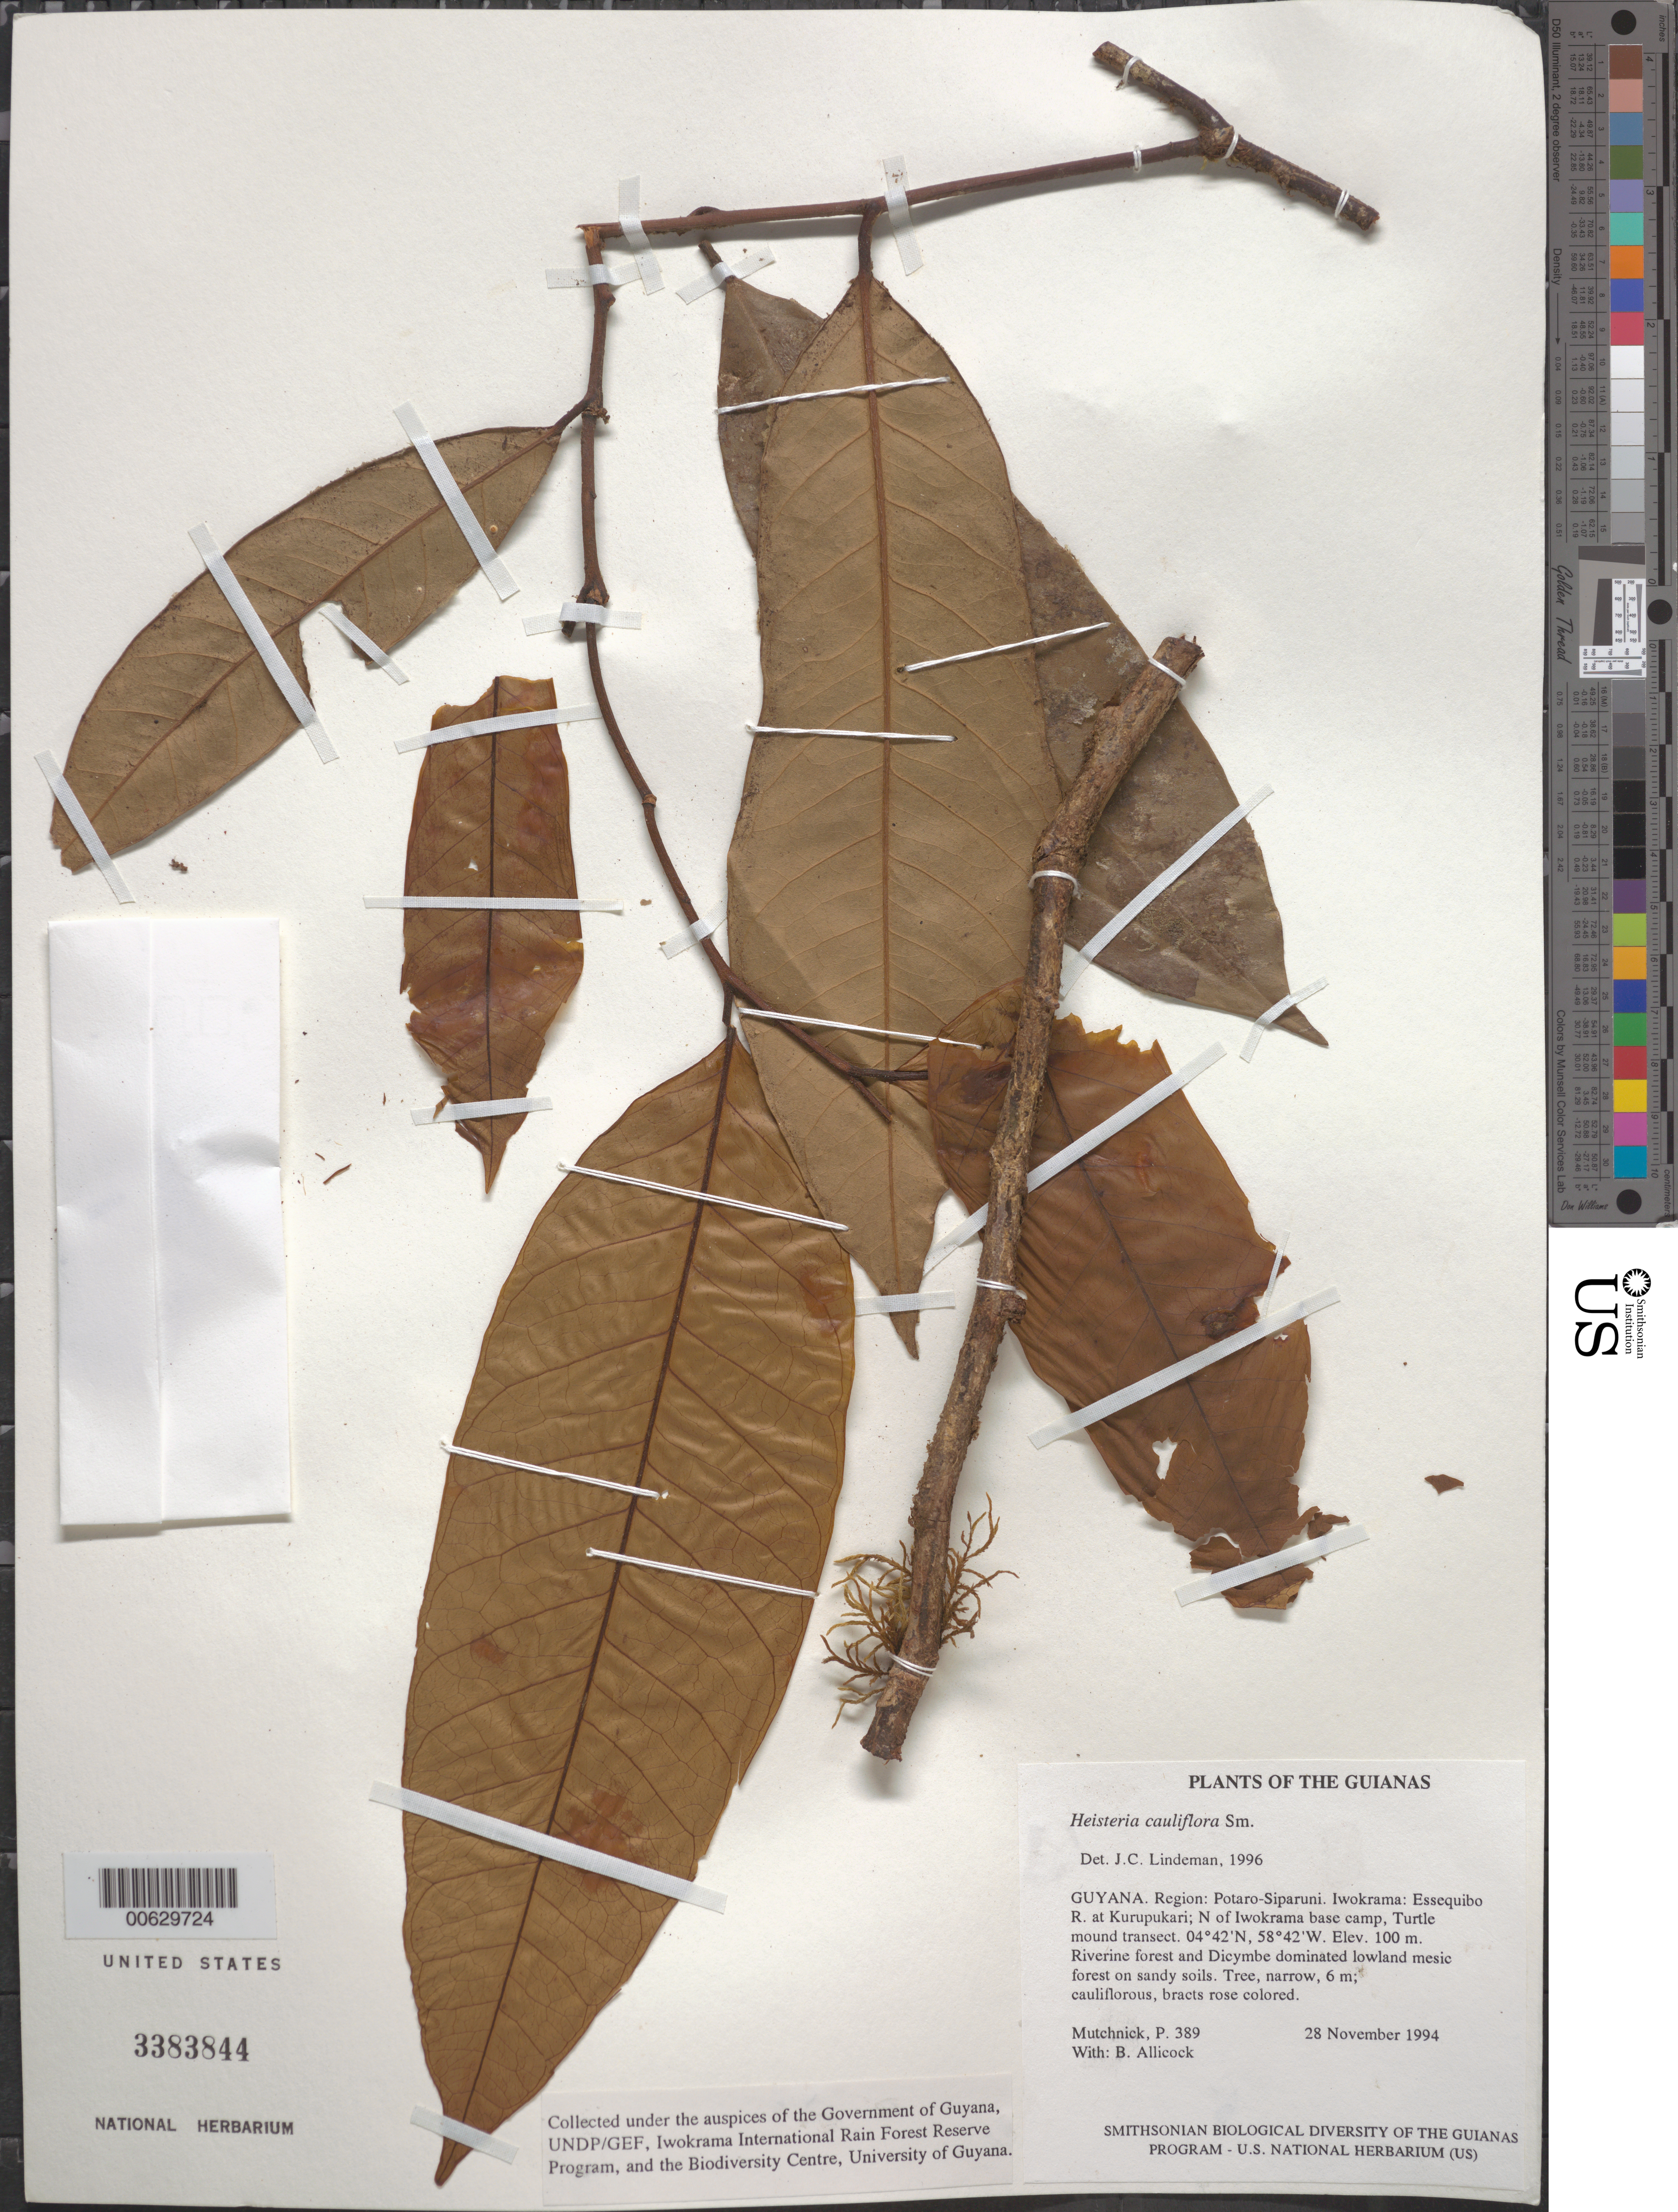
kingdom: Plantae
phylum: Tracheophyta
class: Magnoliopsida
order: Santalales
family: Erythropalaceae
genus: Heisteria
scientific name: Heisteria cauliflora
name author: Sm.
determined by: Lindeman, J. C.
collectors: P. Mutchnick & B. Allicock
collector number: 389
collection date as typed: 28 November 1994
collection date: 1994-11-28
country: Guyana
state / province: Potaro-Siparuni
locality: Iwokrama: Essequibo R. at Kurupukari; N of Iwokrama base camp, Turtle mound transect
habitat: Riverine forest and Dicymbe dominated lowland mesic forest on sandy soils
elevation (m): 100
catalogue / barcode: US 3383844